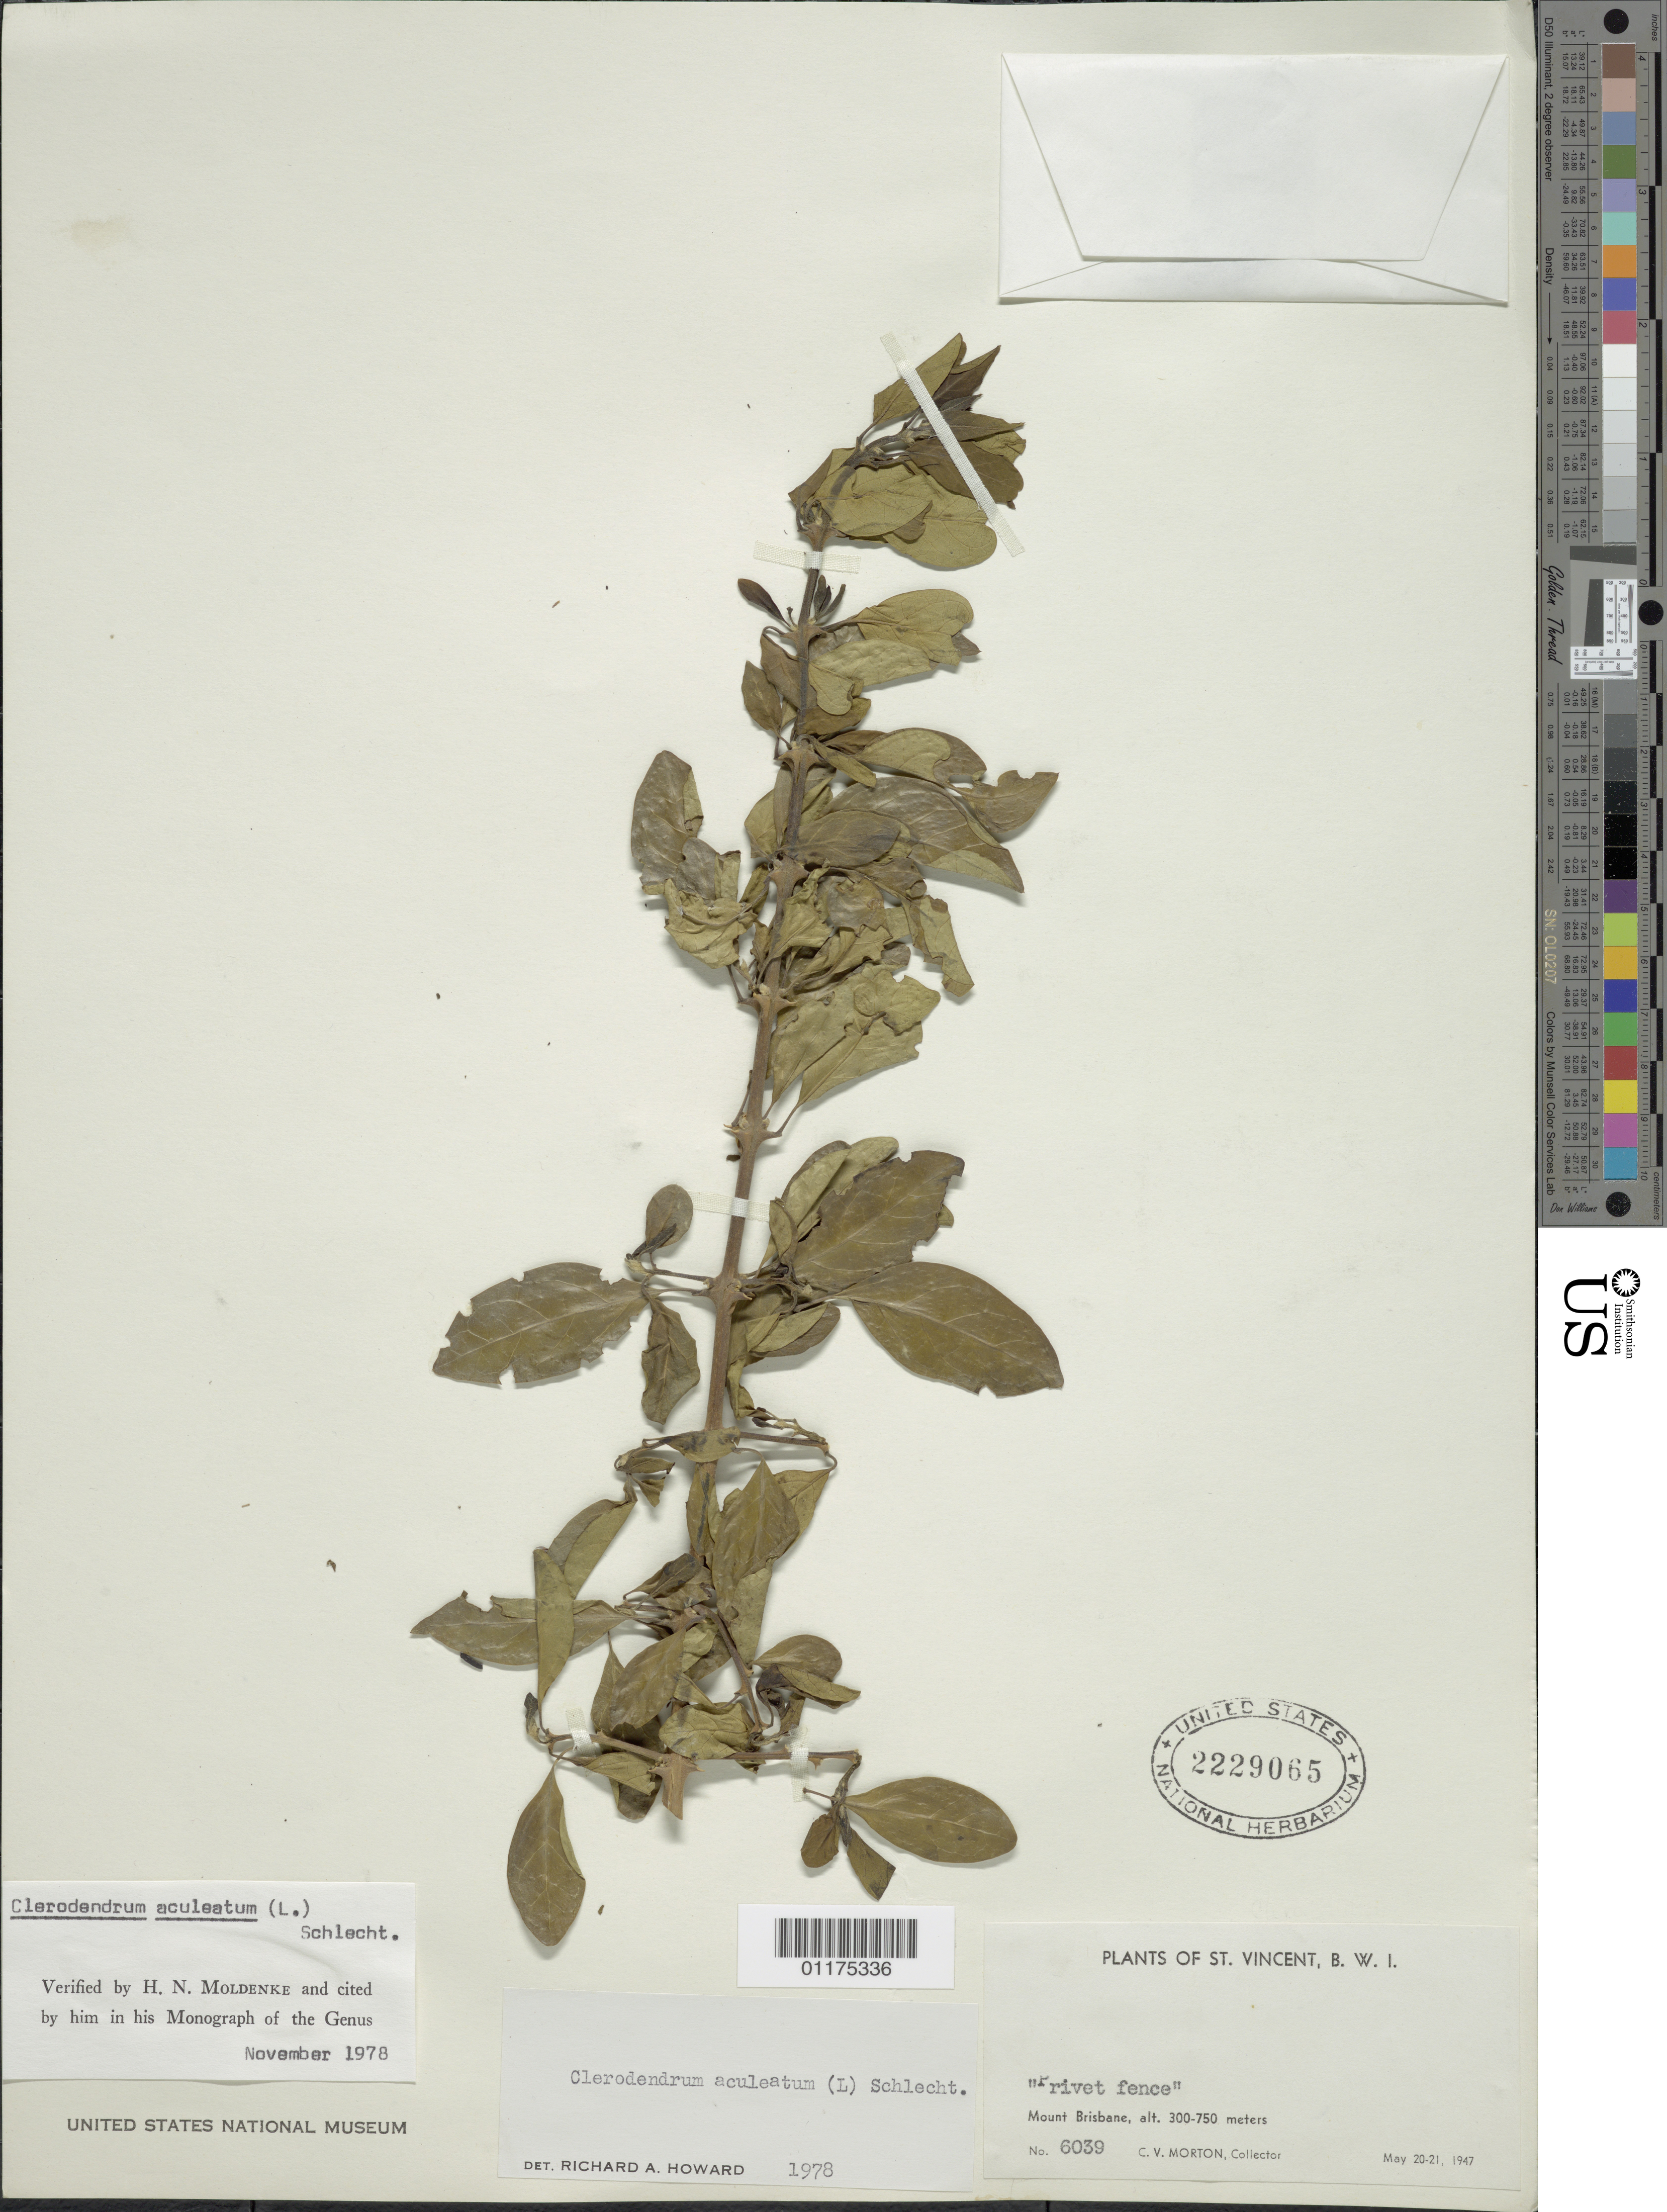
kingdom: Plantae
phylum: Tracheophyta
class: Magnoliopsida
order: Lamiales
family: Lamiaceae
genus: Clerodendrum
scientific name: Clerodendrum aculeatum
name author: (L.) Schltdl.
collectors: C. V. Morton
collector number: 6039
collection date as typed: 20 May 1947 to 21 May 1947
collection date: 1947-05-20/1947-05-21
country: St. Vincent - Grenadines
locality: Mount Brisbane,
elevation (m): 300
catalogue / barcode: US 2229065